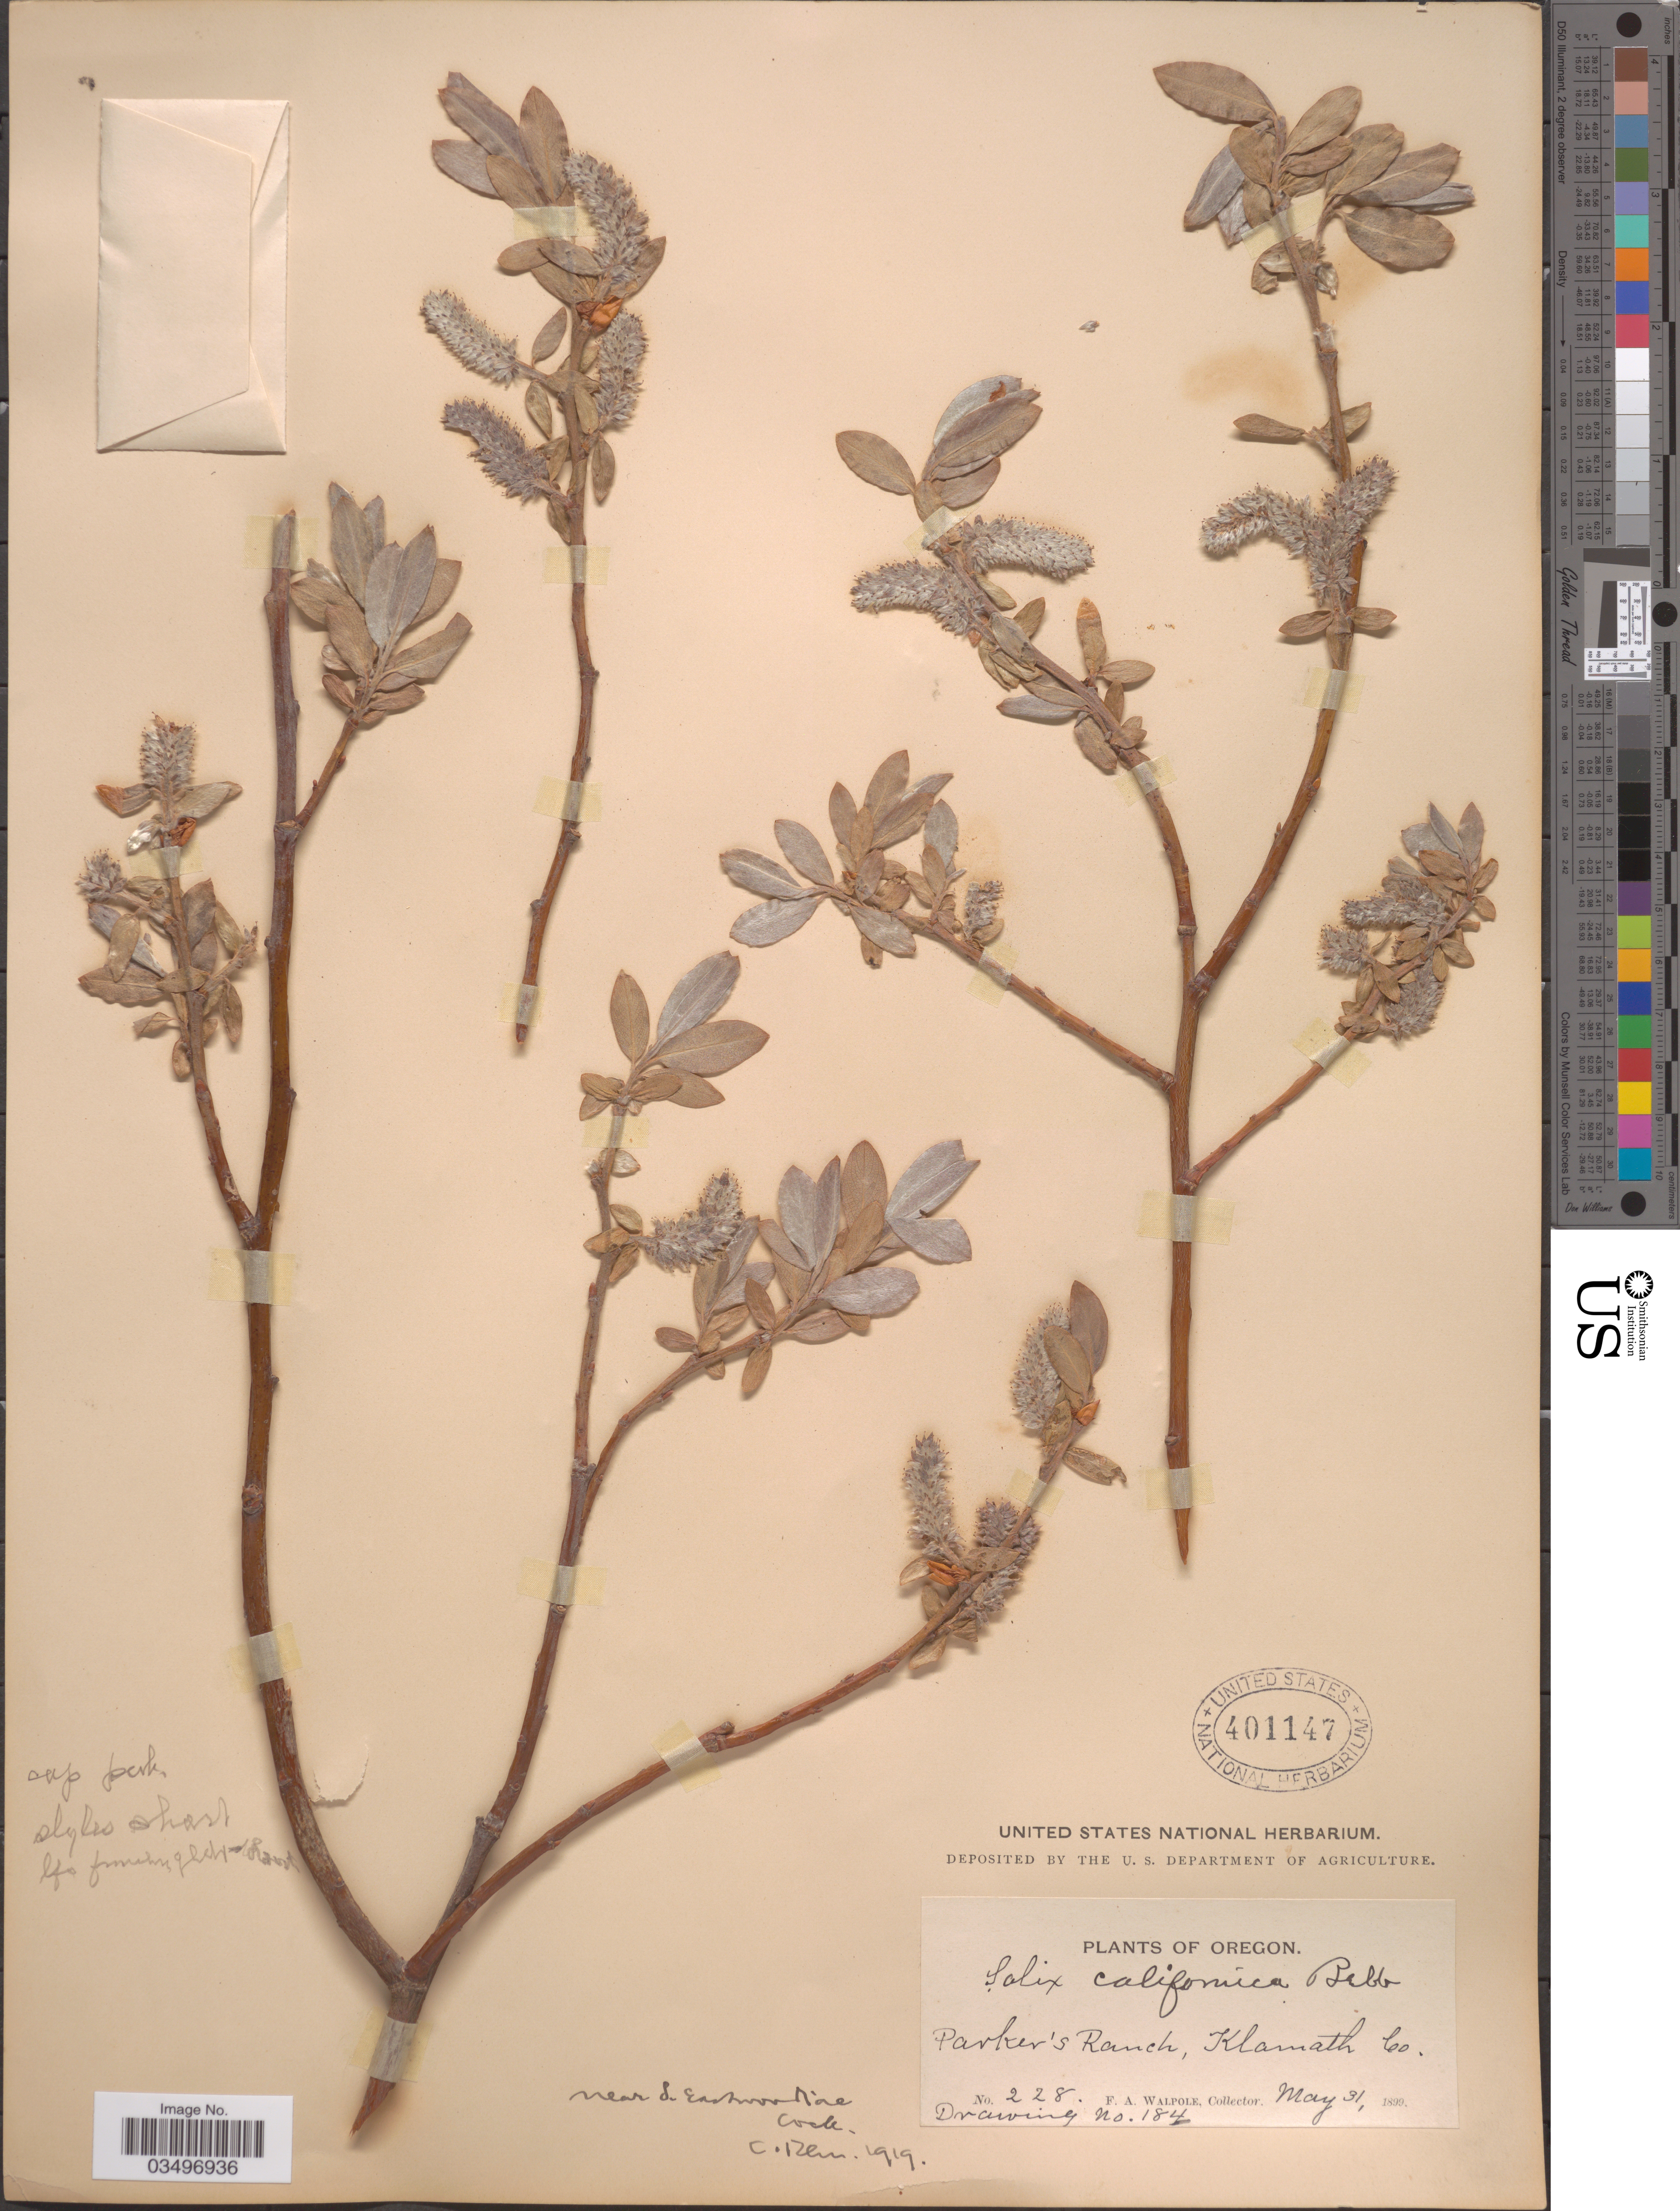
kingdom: Plantae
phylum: Tracheophyta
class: Magnoliopsida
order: Malpighiales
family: Salicaceae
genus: Salix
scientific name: Salix eastwoodiae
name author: Cockerell ex A. Heller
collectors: F. Walpole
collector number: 228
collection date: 1899-05-31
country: United States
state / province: Oregon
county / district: Klamath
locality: Parker's Ranch, Klamath Co.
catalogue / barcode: US 401147